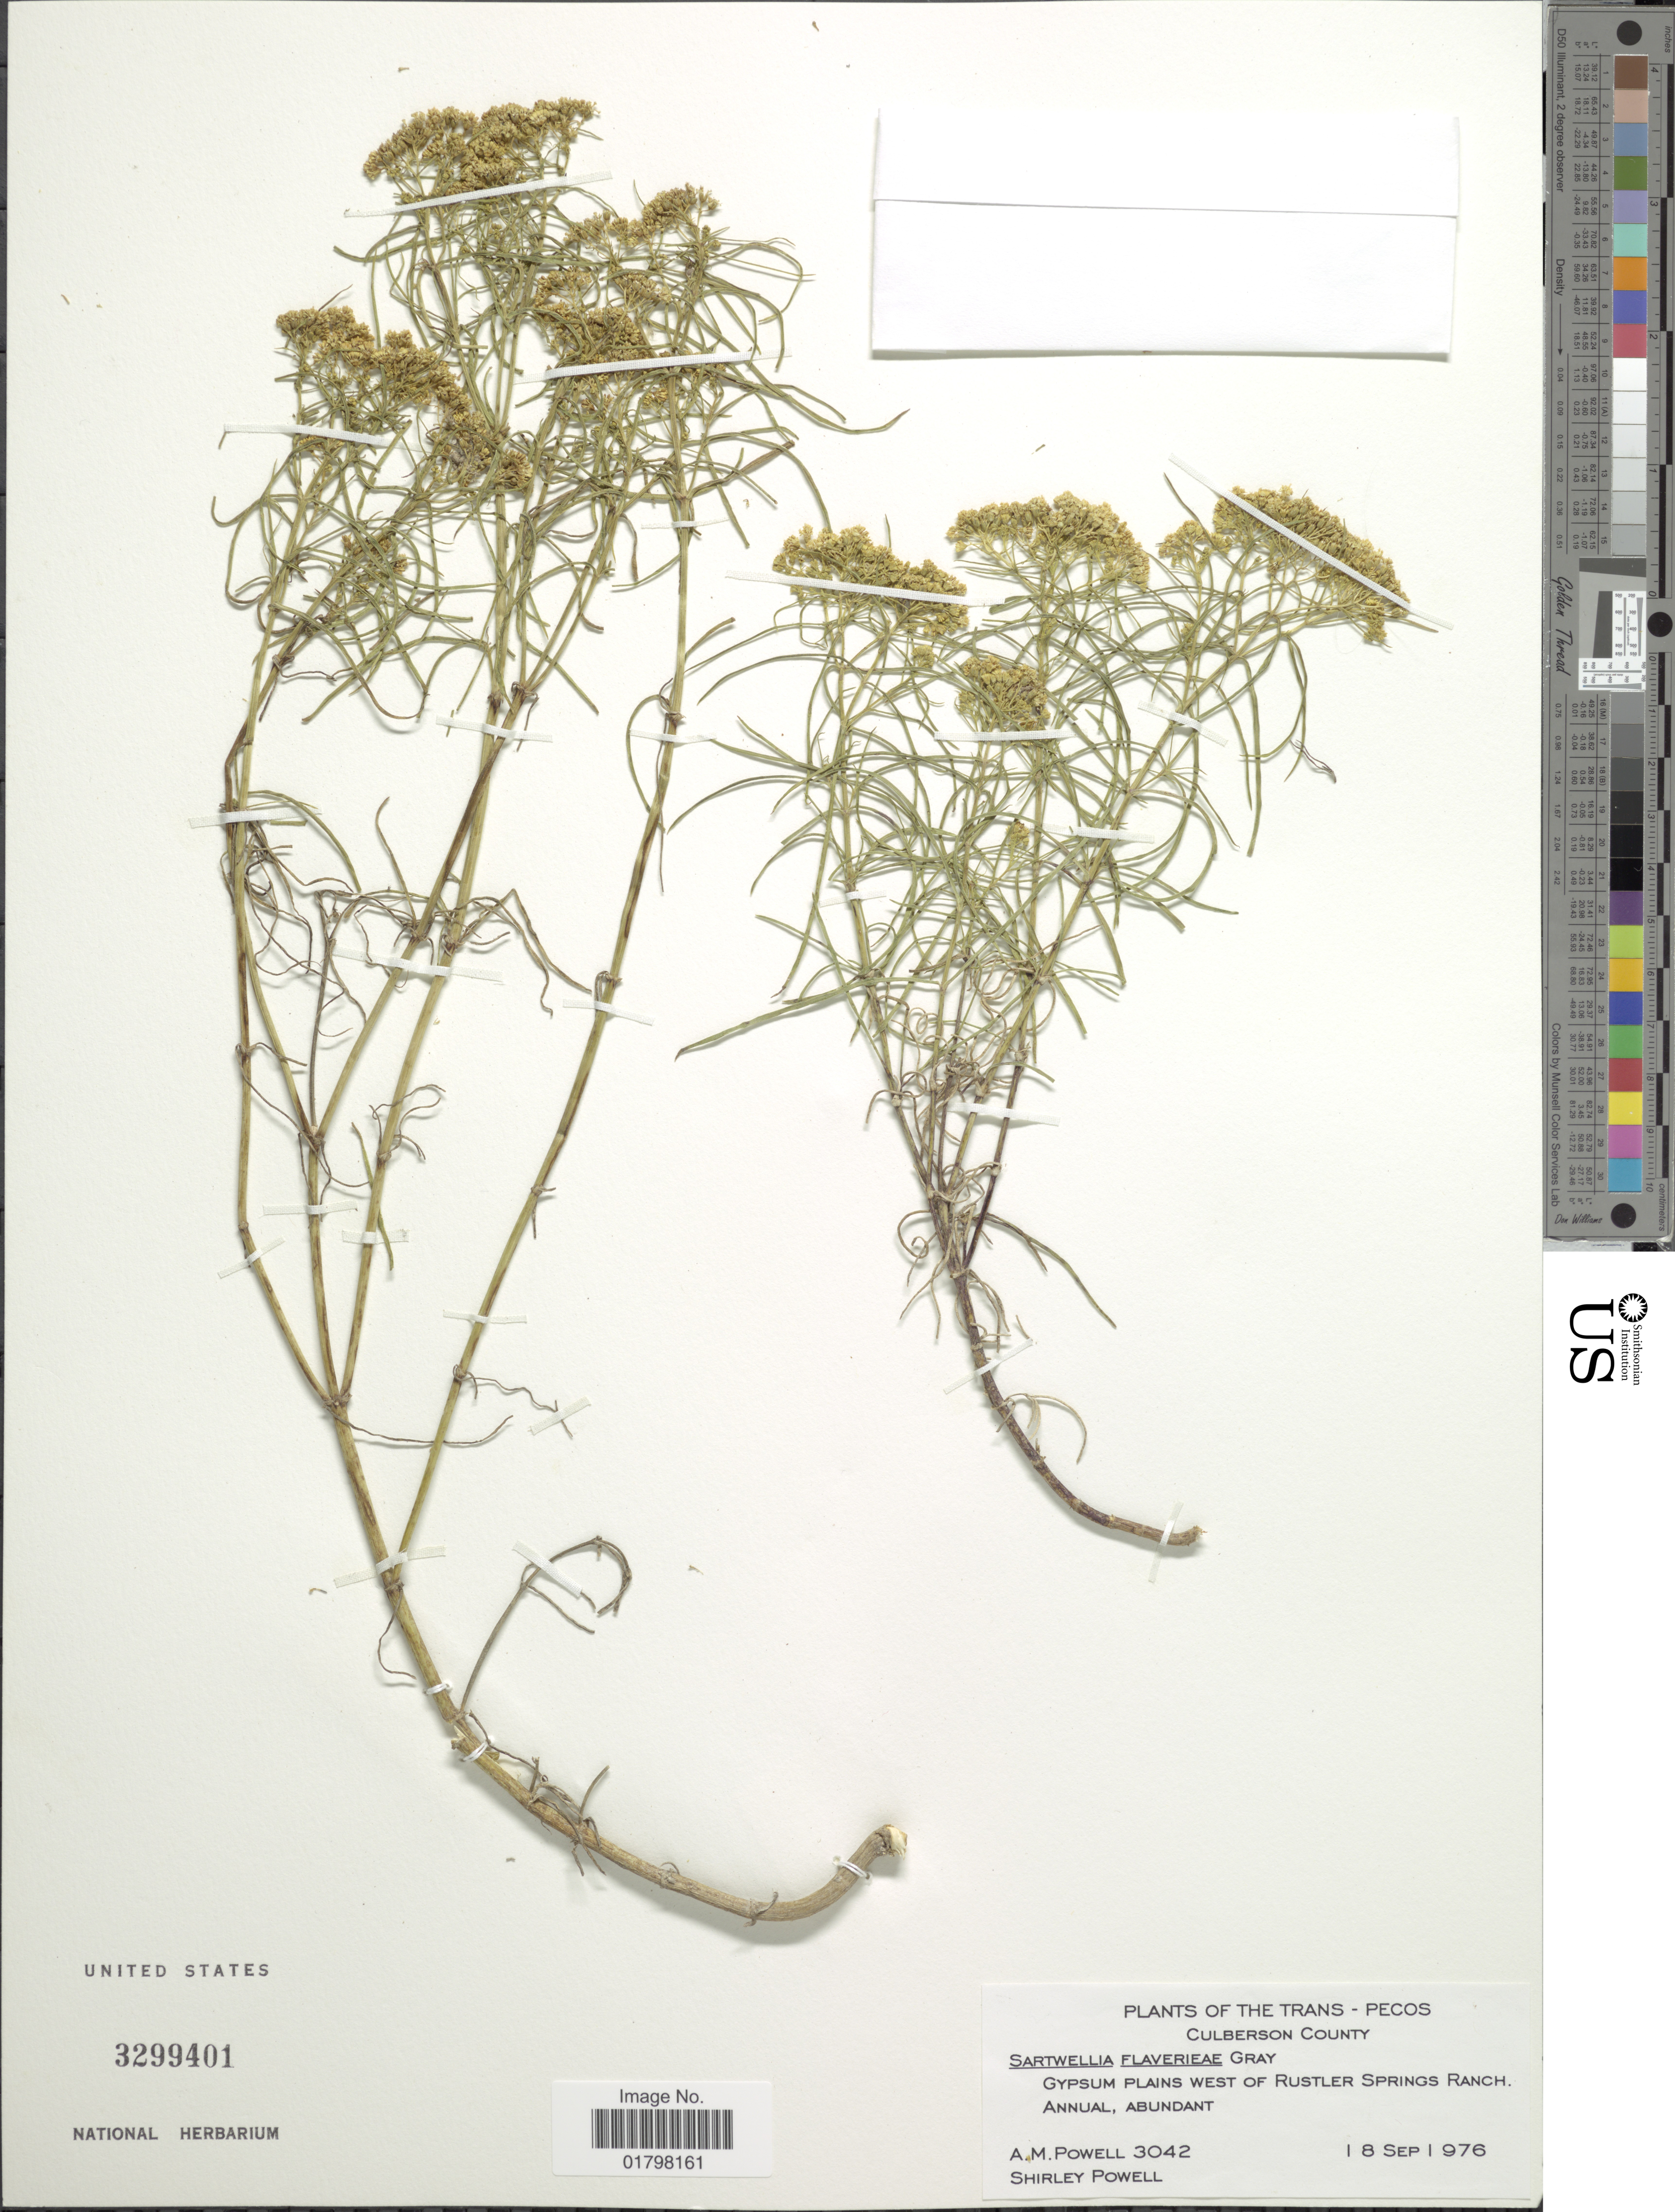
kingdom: Plantae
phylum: Tracheophyta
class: Magnoliopsida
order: Asterales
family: Asteraceae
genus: Sartwellia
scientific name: Sartwellia flaveriae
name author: A. Gray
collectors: A. M. Powell & S. Powell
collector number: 3042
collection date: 1976-09-18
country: United States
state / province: Texas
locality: Trans-Pecos. Culberson County. Gypsum plains West of Rustler Springs Ranch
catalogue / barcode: US 3299401